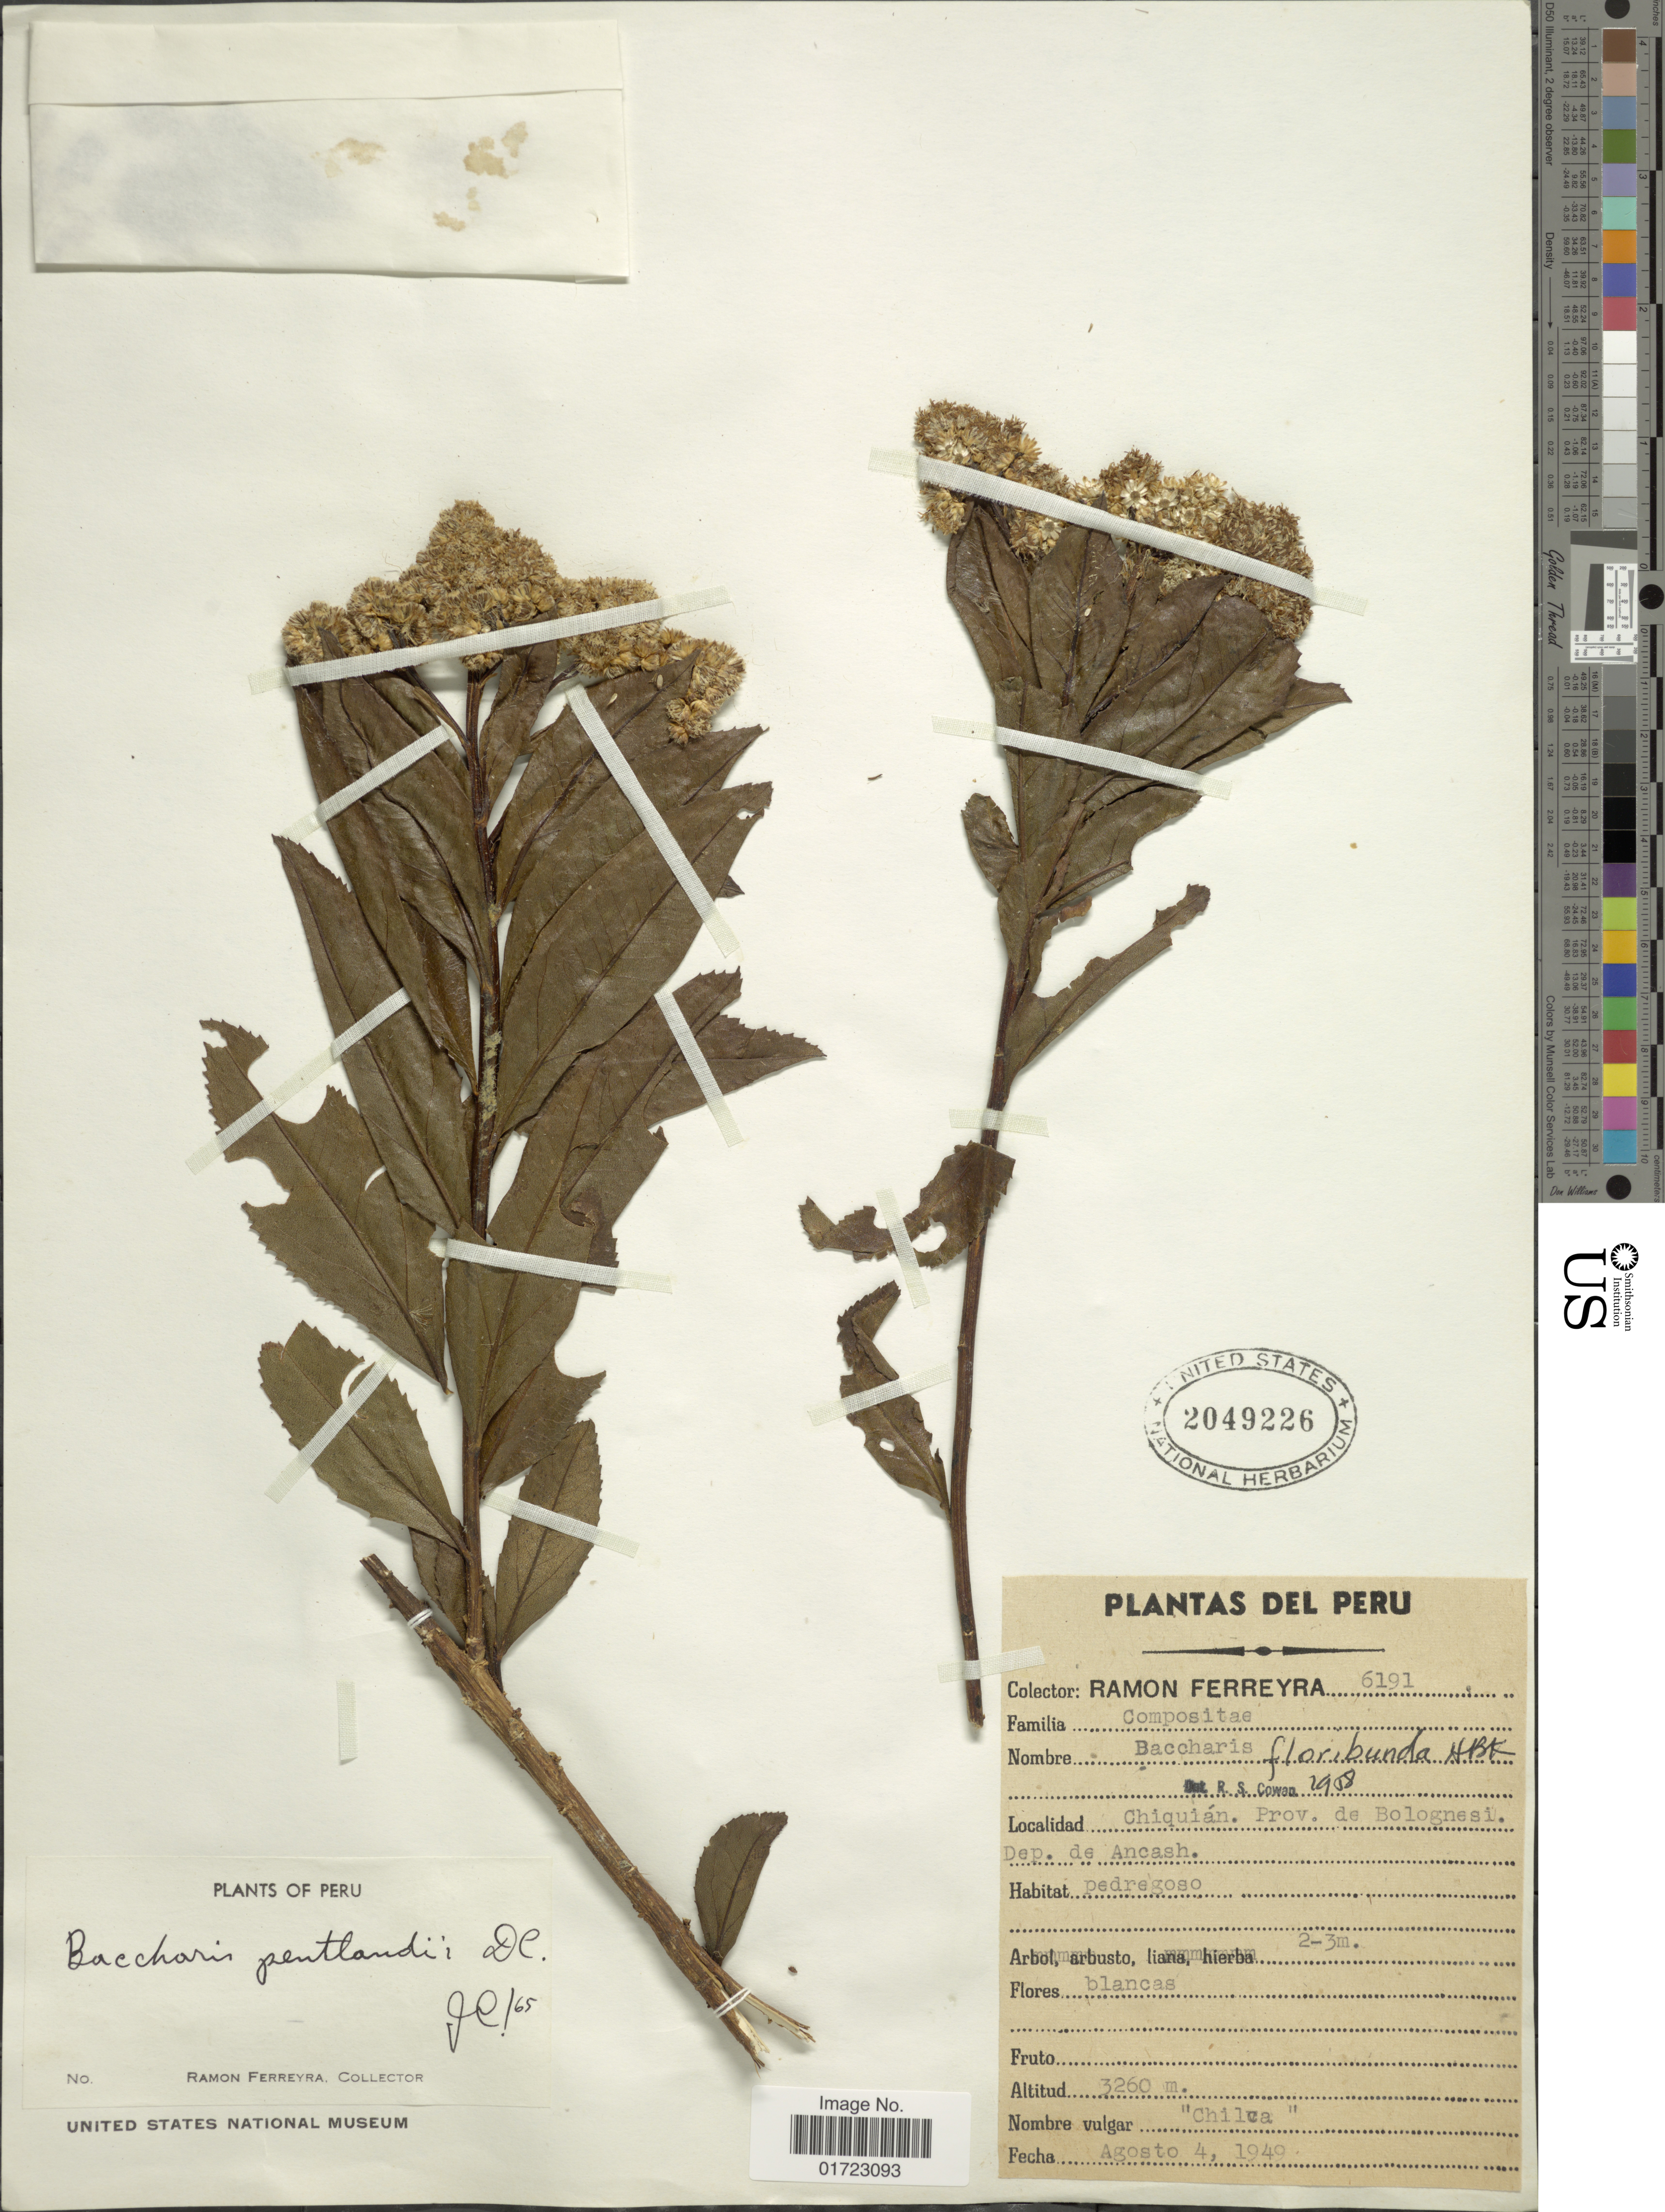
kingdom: Plantae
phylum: Tracheophyta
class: Magnoliopsida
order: Asterales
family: Asteraceae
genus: Baccharis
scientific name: Baccharis pentlandii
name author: DC.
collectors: R. A. Ferreyra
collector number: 6191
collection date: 1949-08-04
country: Peru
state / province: Ancash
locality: Chquian. prov. de Bolognesi. Dep. de Ancash.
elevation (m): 3260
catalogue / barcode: US 2049226